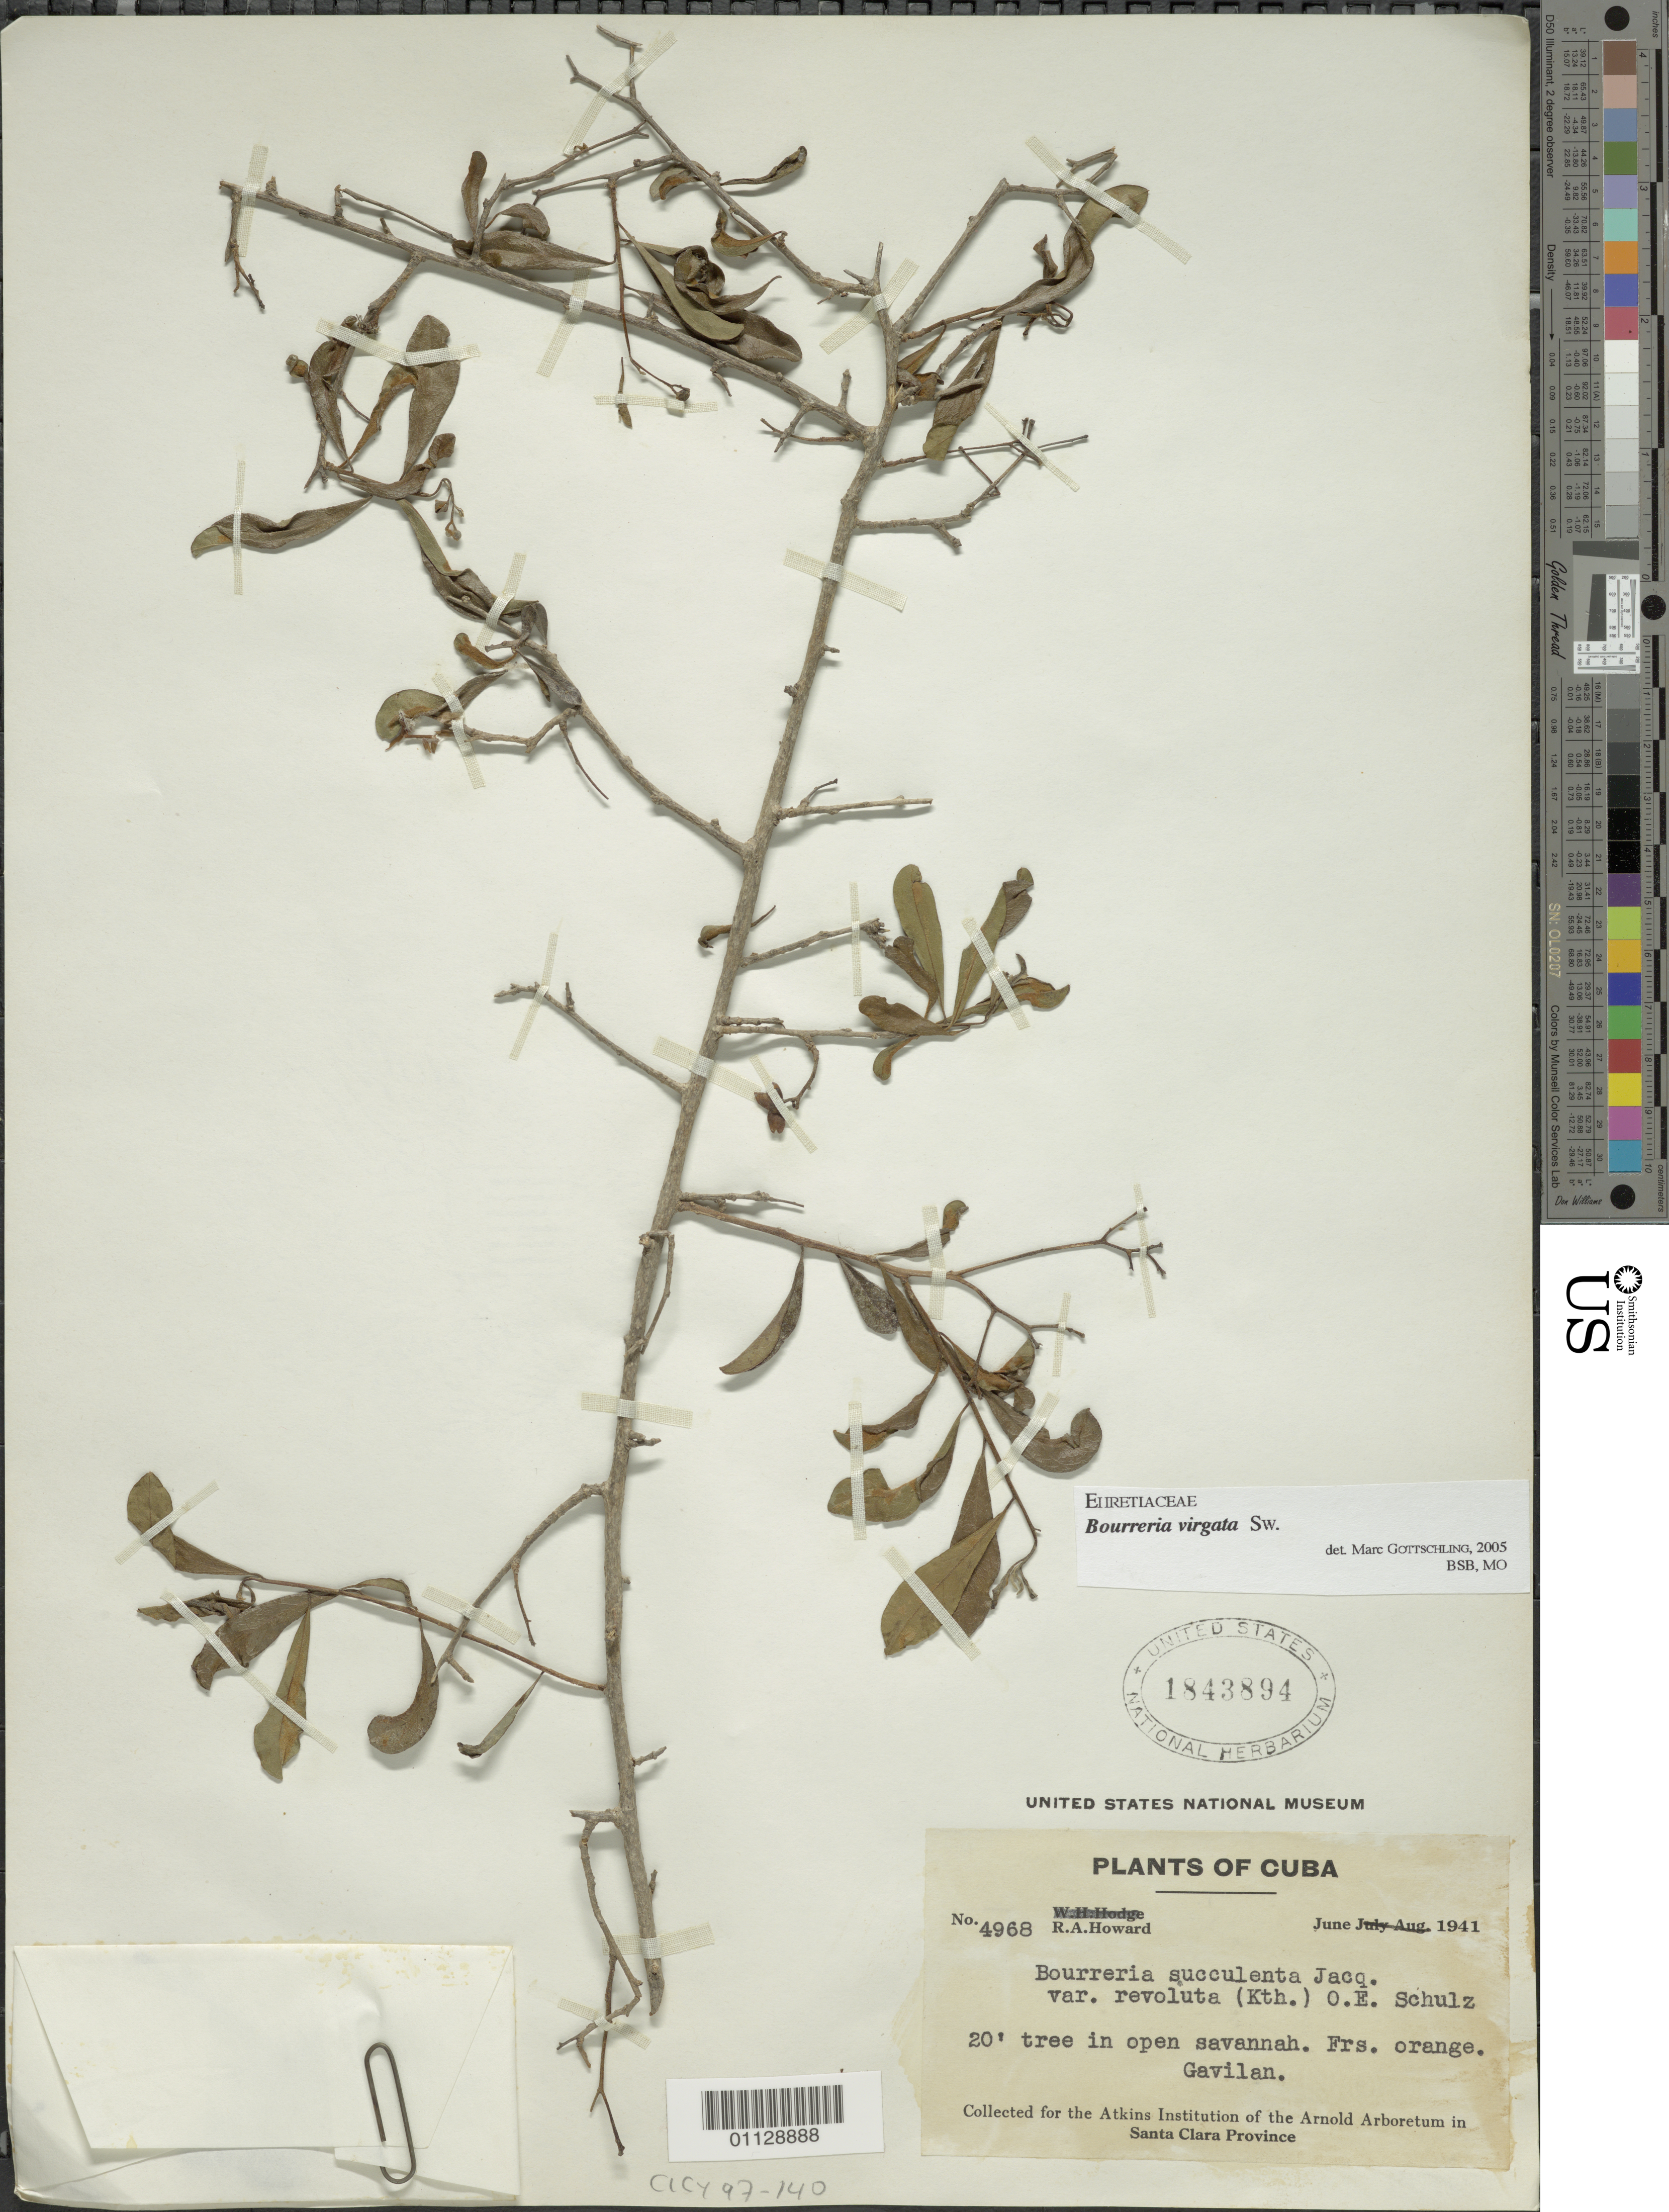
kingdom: Plantae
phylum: Tracheophyta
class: Magnoliopsida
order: Boraginales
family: Ehretiaceae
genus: Bourreria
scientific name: Bourreria succulenta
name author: Jacq.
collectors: R. A. Howard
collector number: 4968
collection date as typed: May 1941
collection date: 1941-05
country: Cuba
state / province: Villa Clara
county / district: Caibarién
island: Cuba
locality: Open savannah, Gavilan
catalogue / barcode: US 1843894